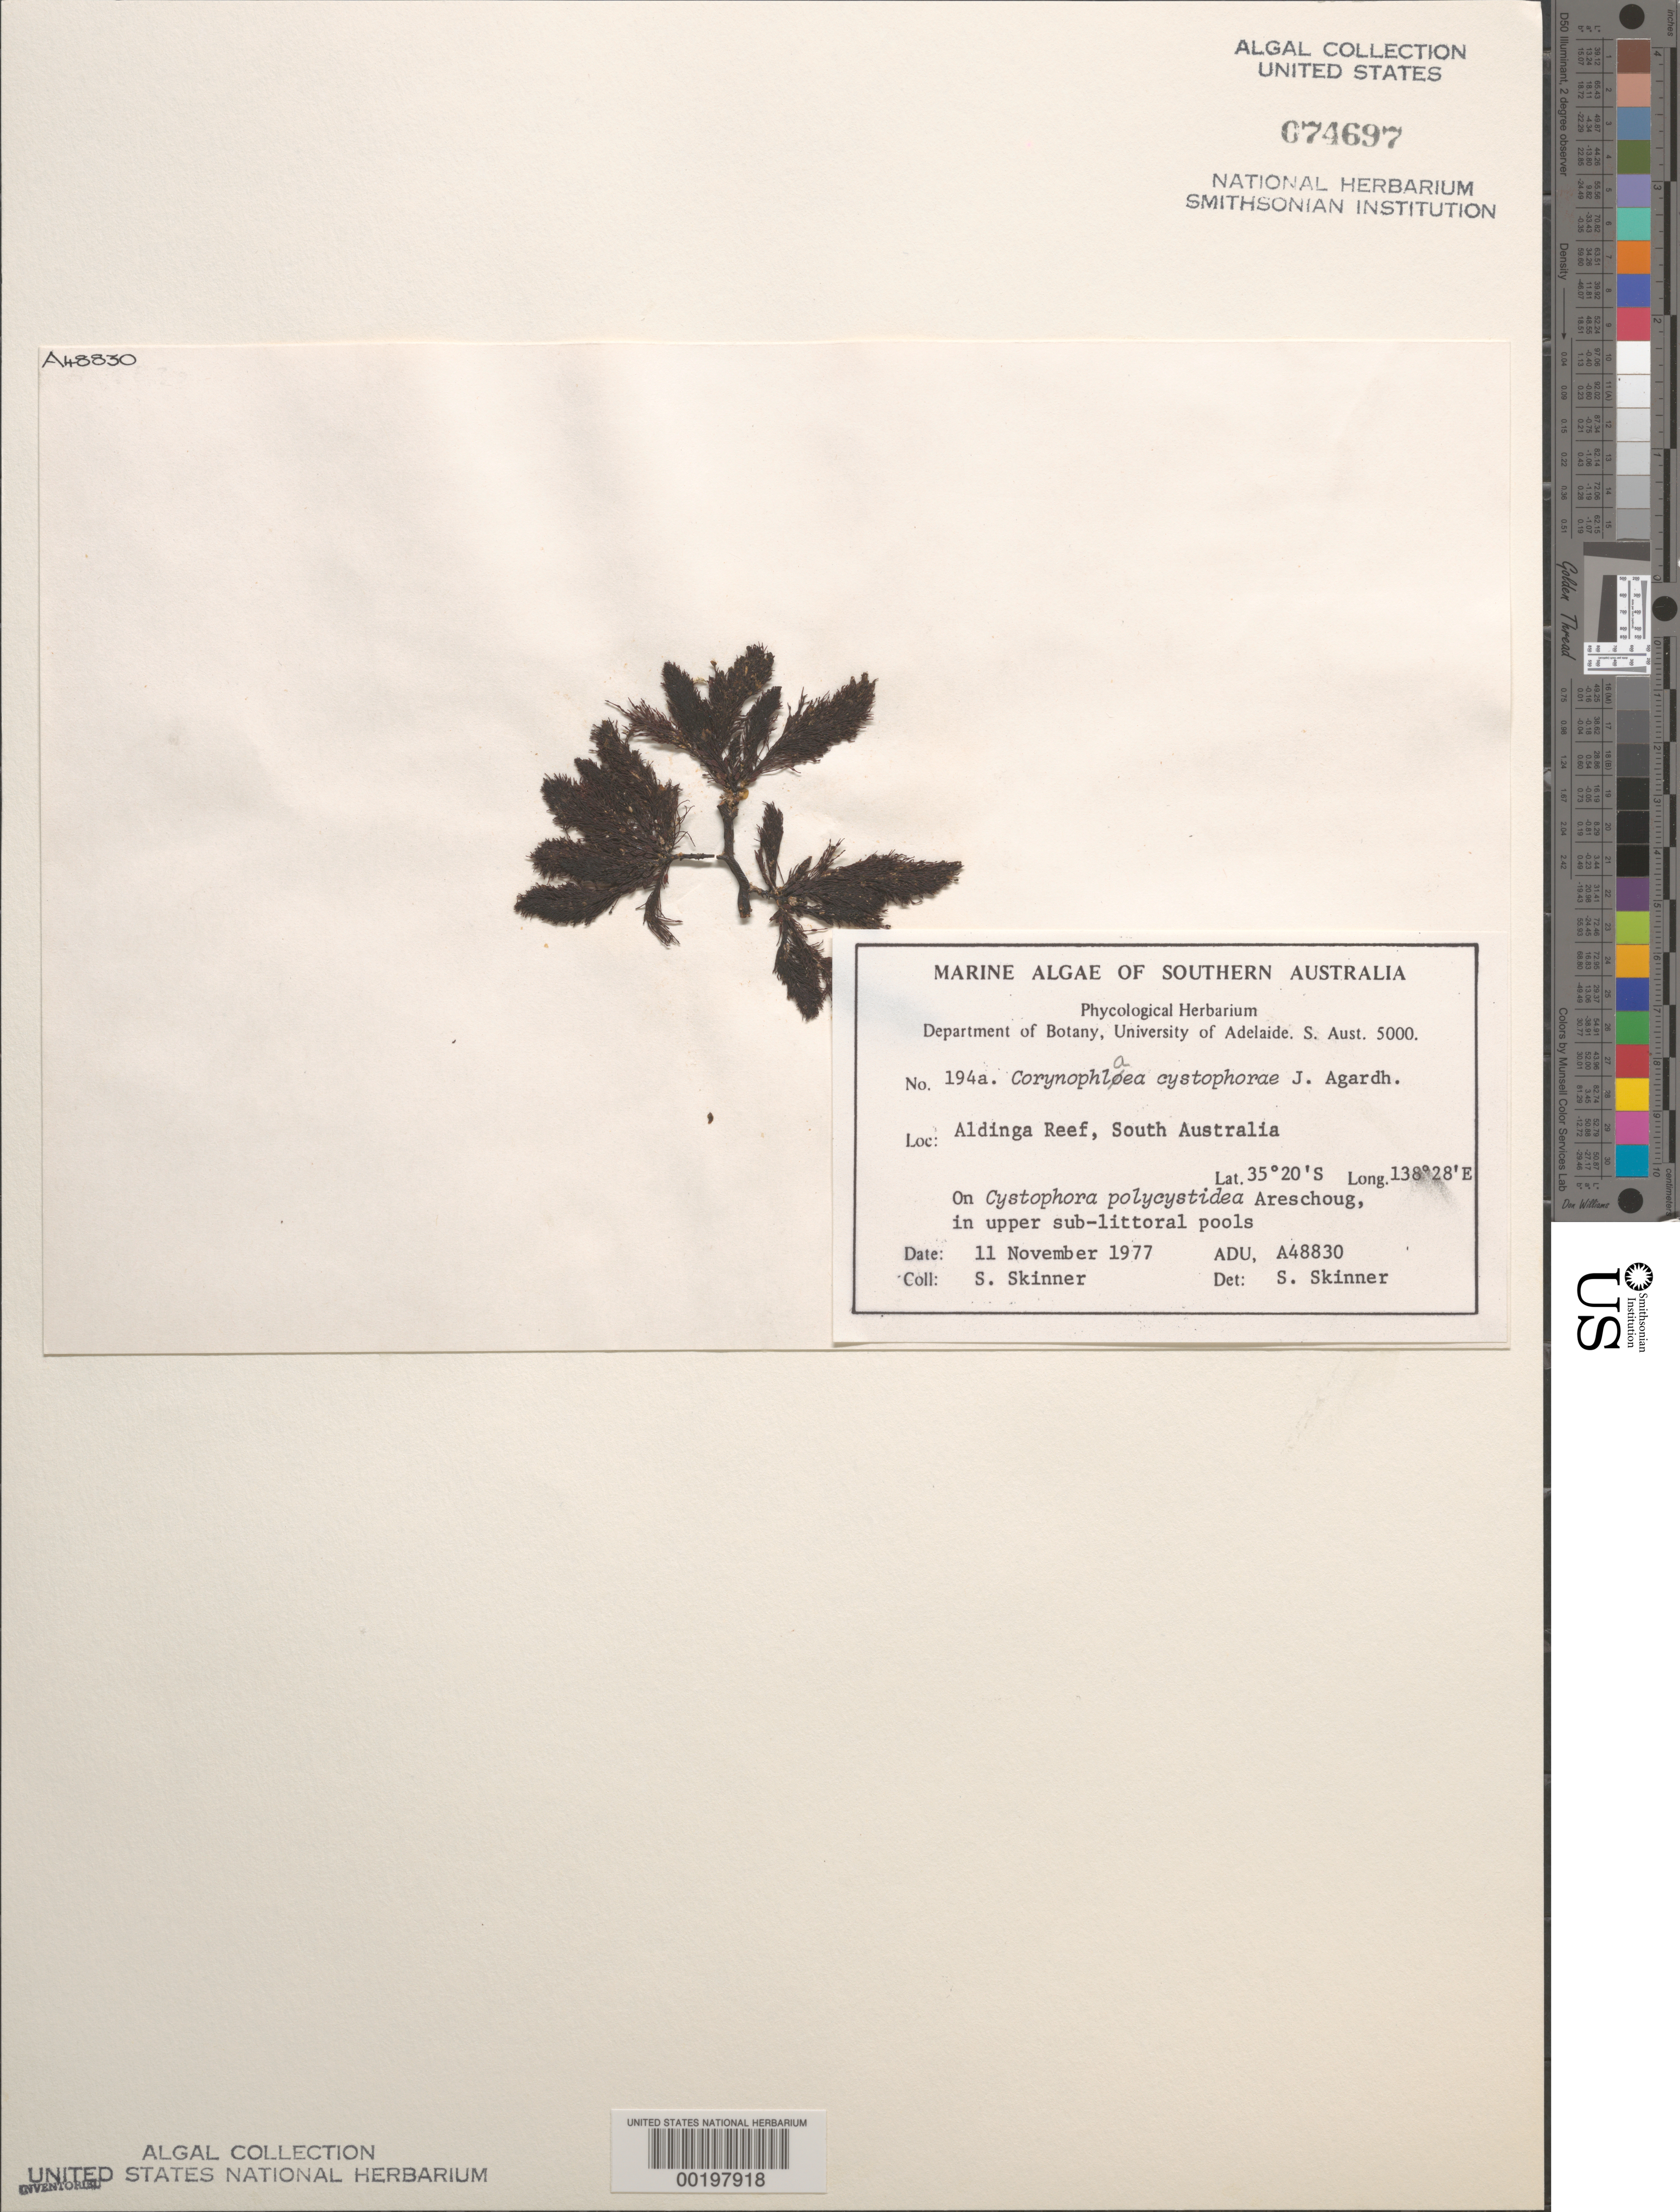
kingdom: Chromista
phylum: Ochrophyta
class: Phaeophyceae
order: Chordariales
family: Corynophlaeaceae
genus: Corynophlaea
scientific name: Corynophlaea cystophorae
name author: J. Agardh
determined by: Skinner, S.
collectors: S. Skinner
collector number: ADU A48830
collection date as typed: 11 Nov 1977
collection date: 1977-11-11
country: Australia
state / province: South Australia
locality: Aldinga Reef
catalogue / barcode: US 74697